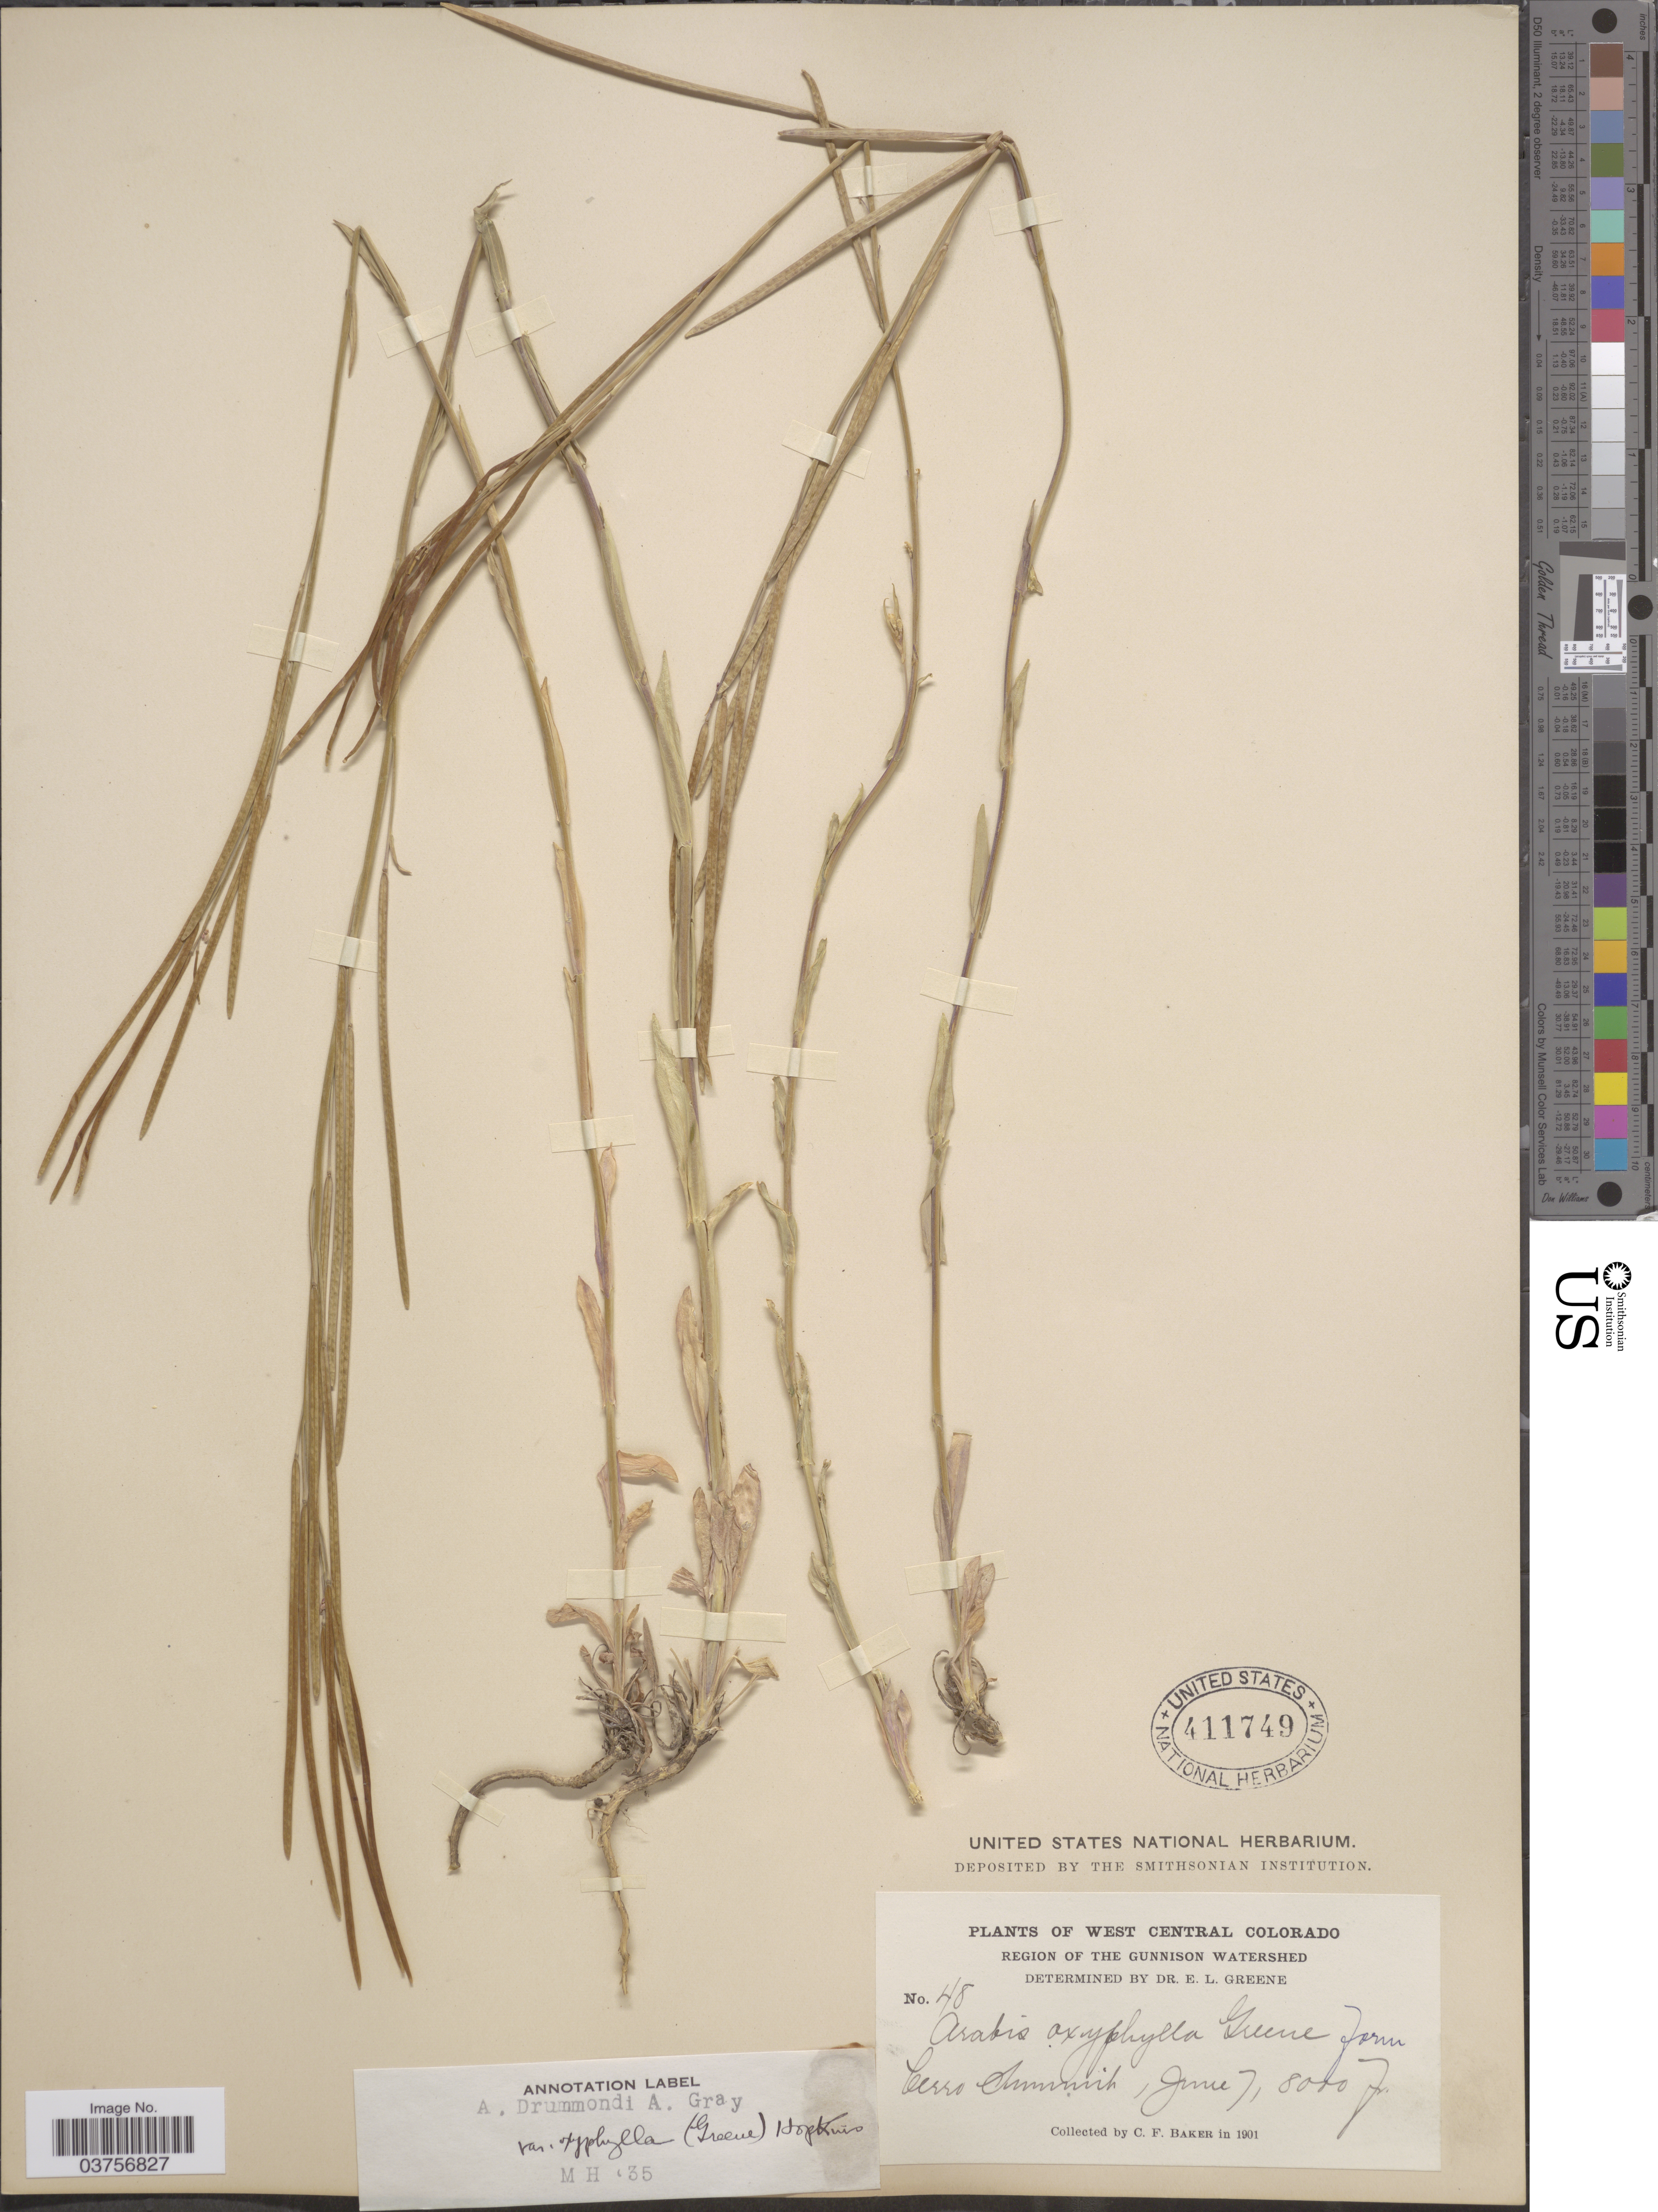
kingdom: Plantae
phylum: Tracheophyta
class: Magnoliopsida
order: Brassicales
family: Brassicaceae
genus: Arabis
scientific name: Arabis drummondii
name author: A. Gray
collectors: C. F. Baker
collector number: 48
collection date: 1901-06-07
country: United States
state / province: Colorado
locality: West Central Colorado. Region of the Gunnison Watershed. Cerro Summit.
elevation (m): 2438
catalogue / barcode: US 411749